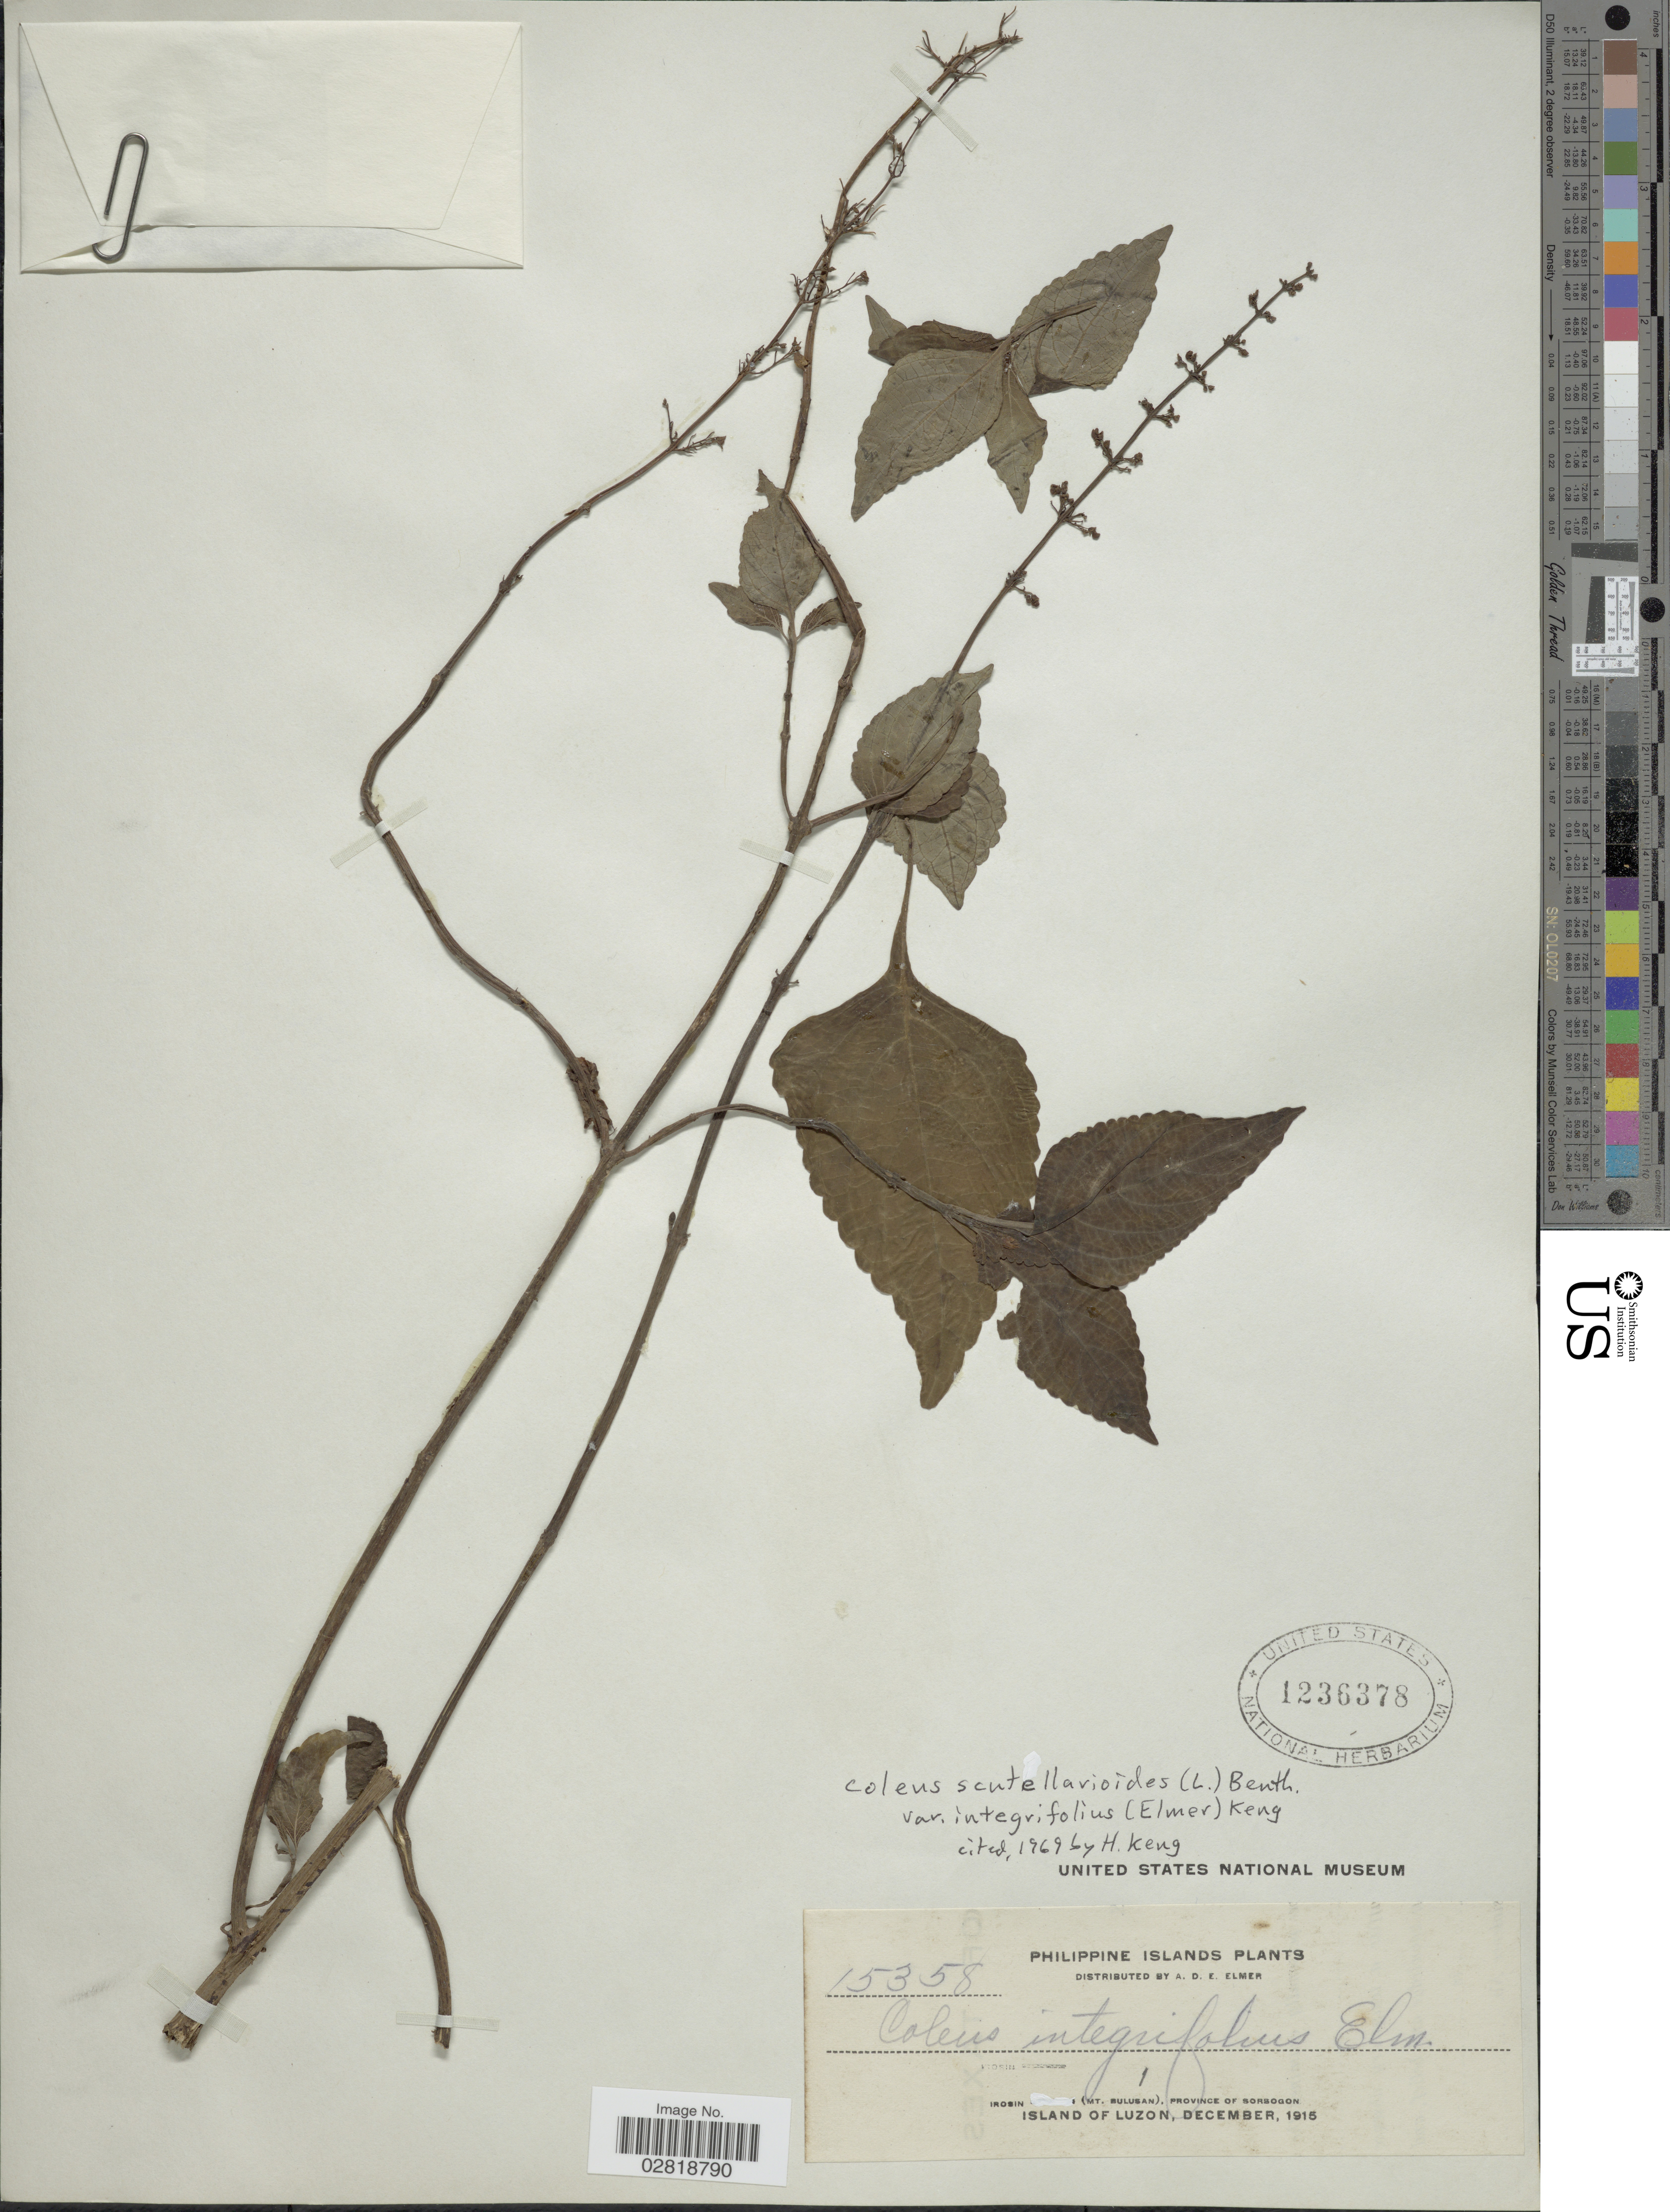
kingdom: Plantae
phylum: Tracheophyta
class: Magnoliopsida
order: Lamiales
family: Lamiaceae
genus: Plectranthus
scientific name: Plectranthus scutellarioides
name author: (L.) R. Br.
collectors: A. D. E. Elmer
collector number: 15358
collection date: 1915-12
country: Philippines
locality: Philippine Islands. Irosin (Mt. Bulusan), Province of Sorsogon. Island of Luzon.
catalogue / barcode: US 1236378